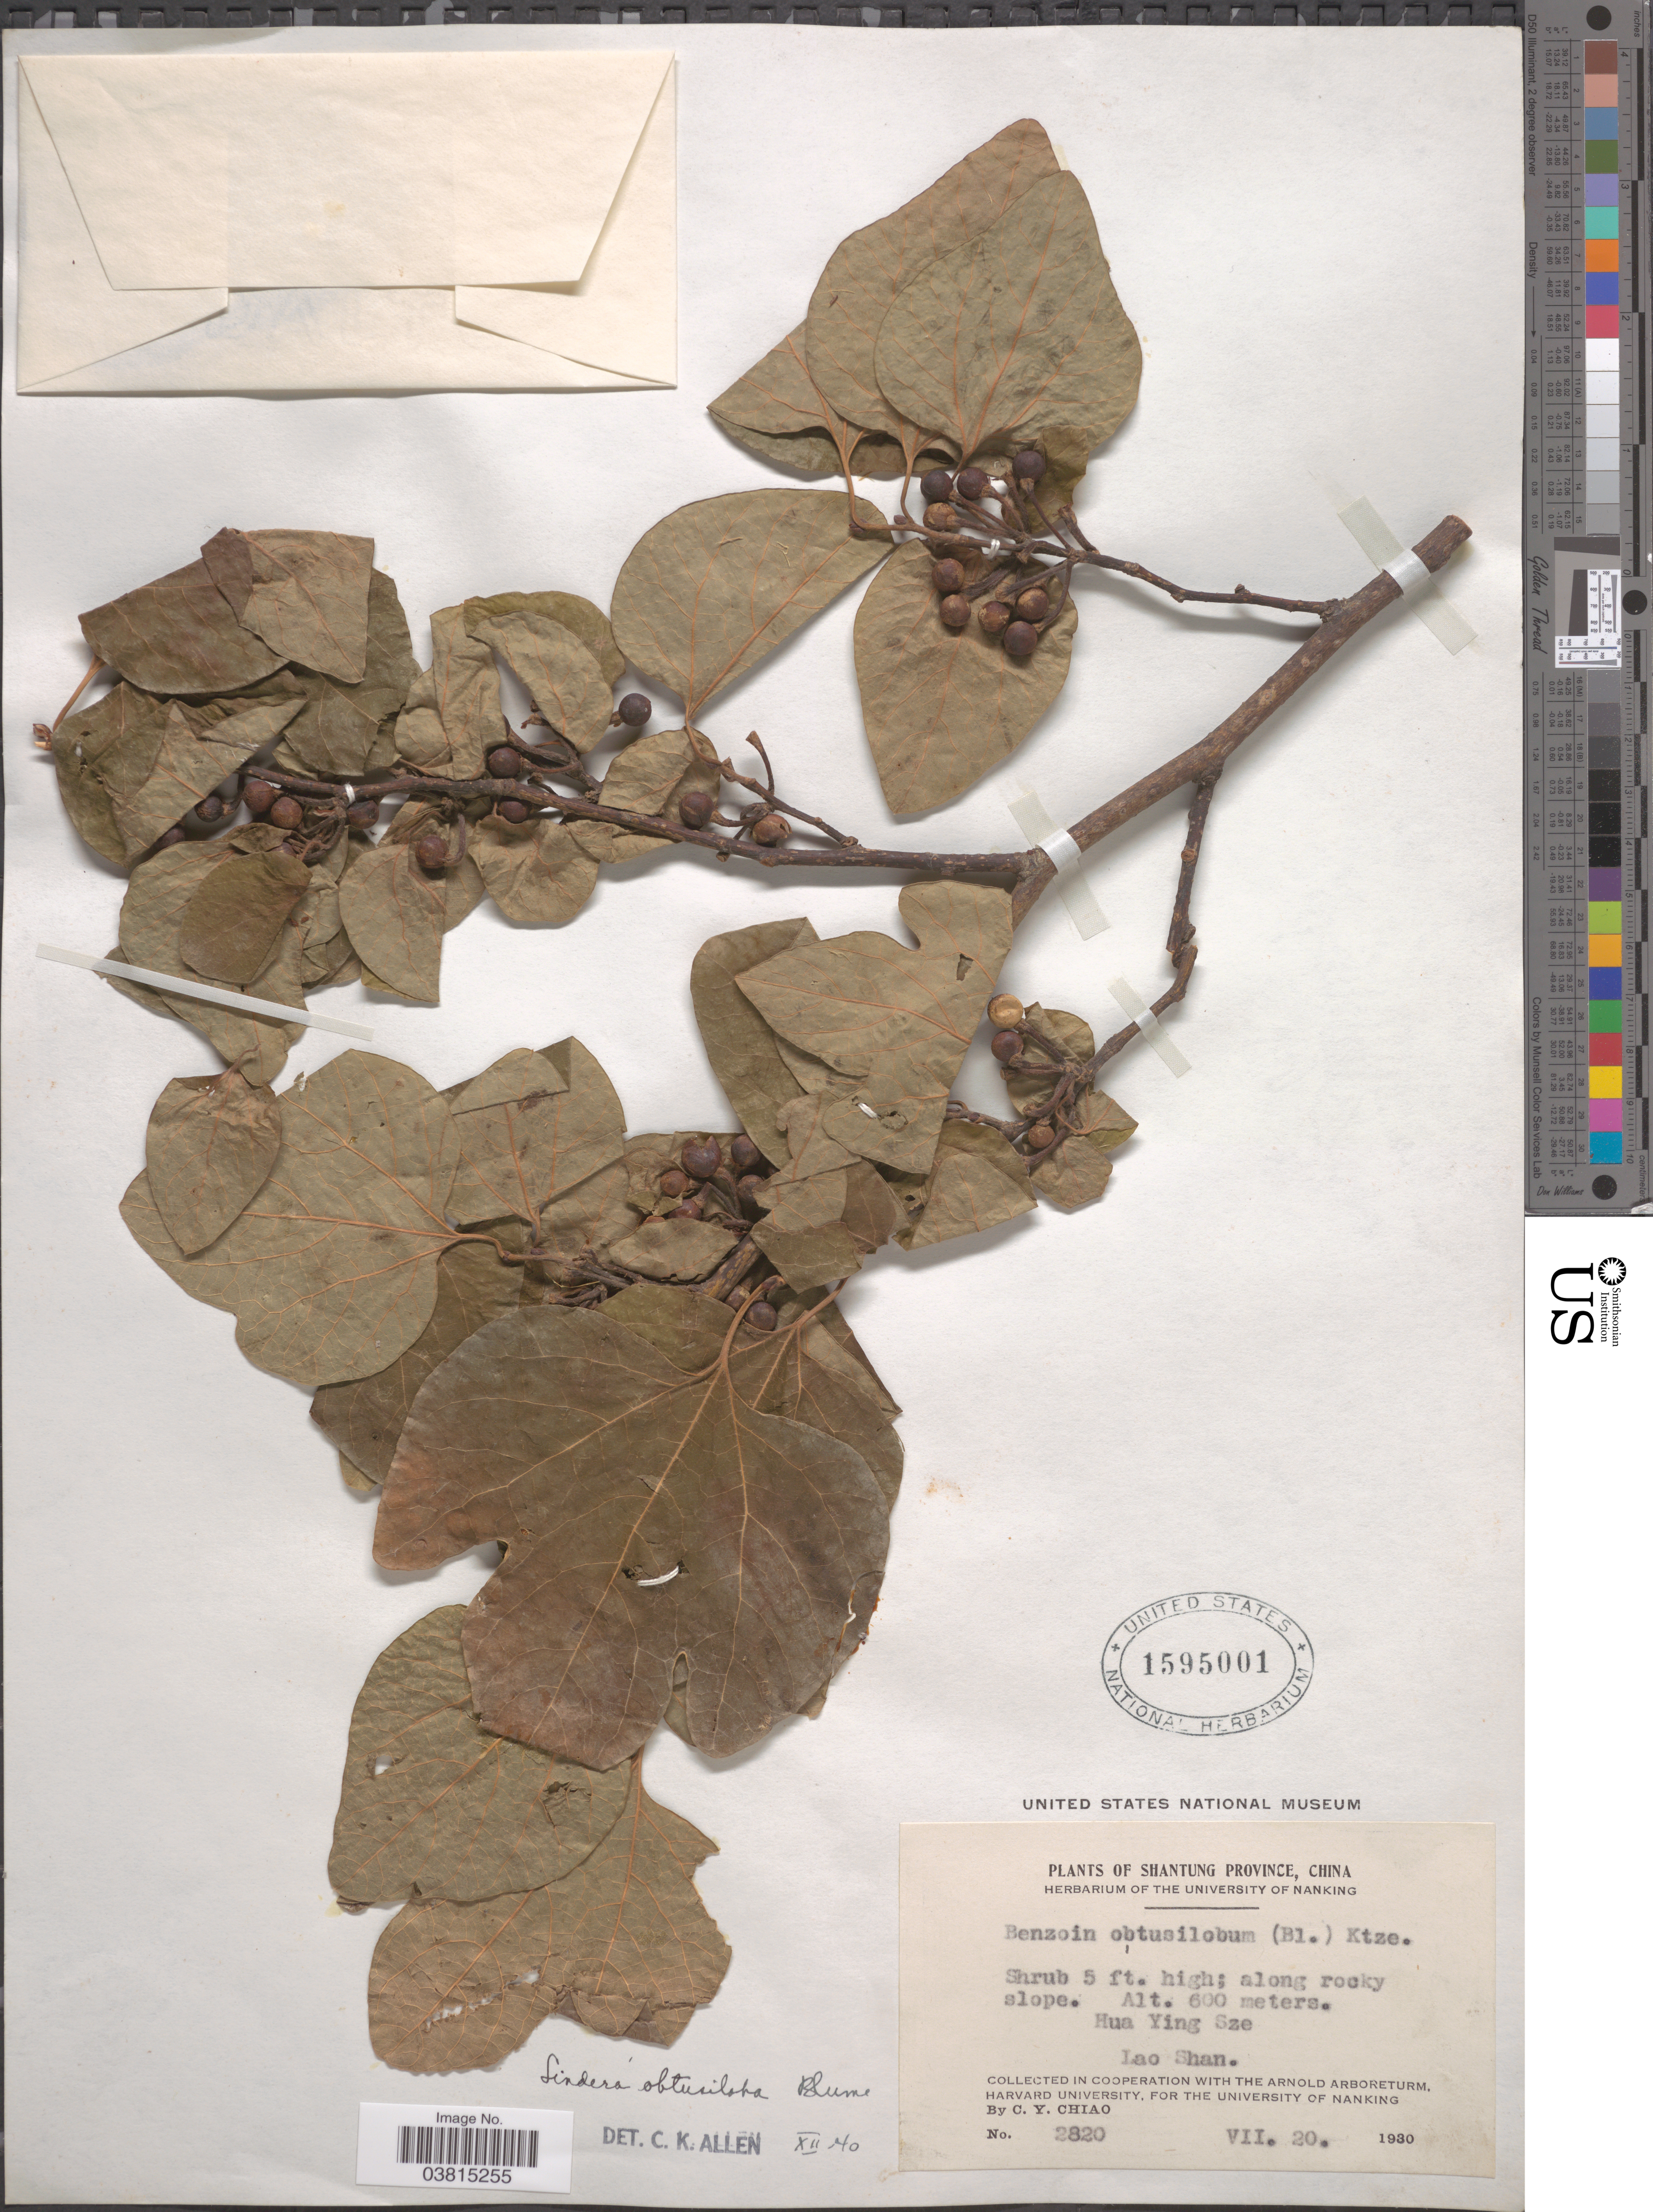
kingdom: Plantae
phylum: Tracheophyta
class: Magnoliopsida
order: Laurales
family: Lauraceae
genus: Lindera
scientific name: Lindera obtusiloba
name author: Blume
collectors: C. Y. Chiao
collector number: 2820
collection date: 1930-07-20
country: China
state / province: Shandong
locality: Shantung Province. Hua Ying Sze. Lao Shan.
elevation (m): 600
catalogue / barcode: US 1595001